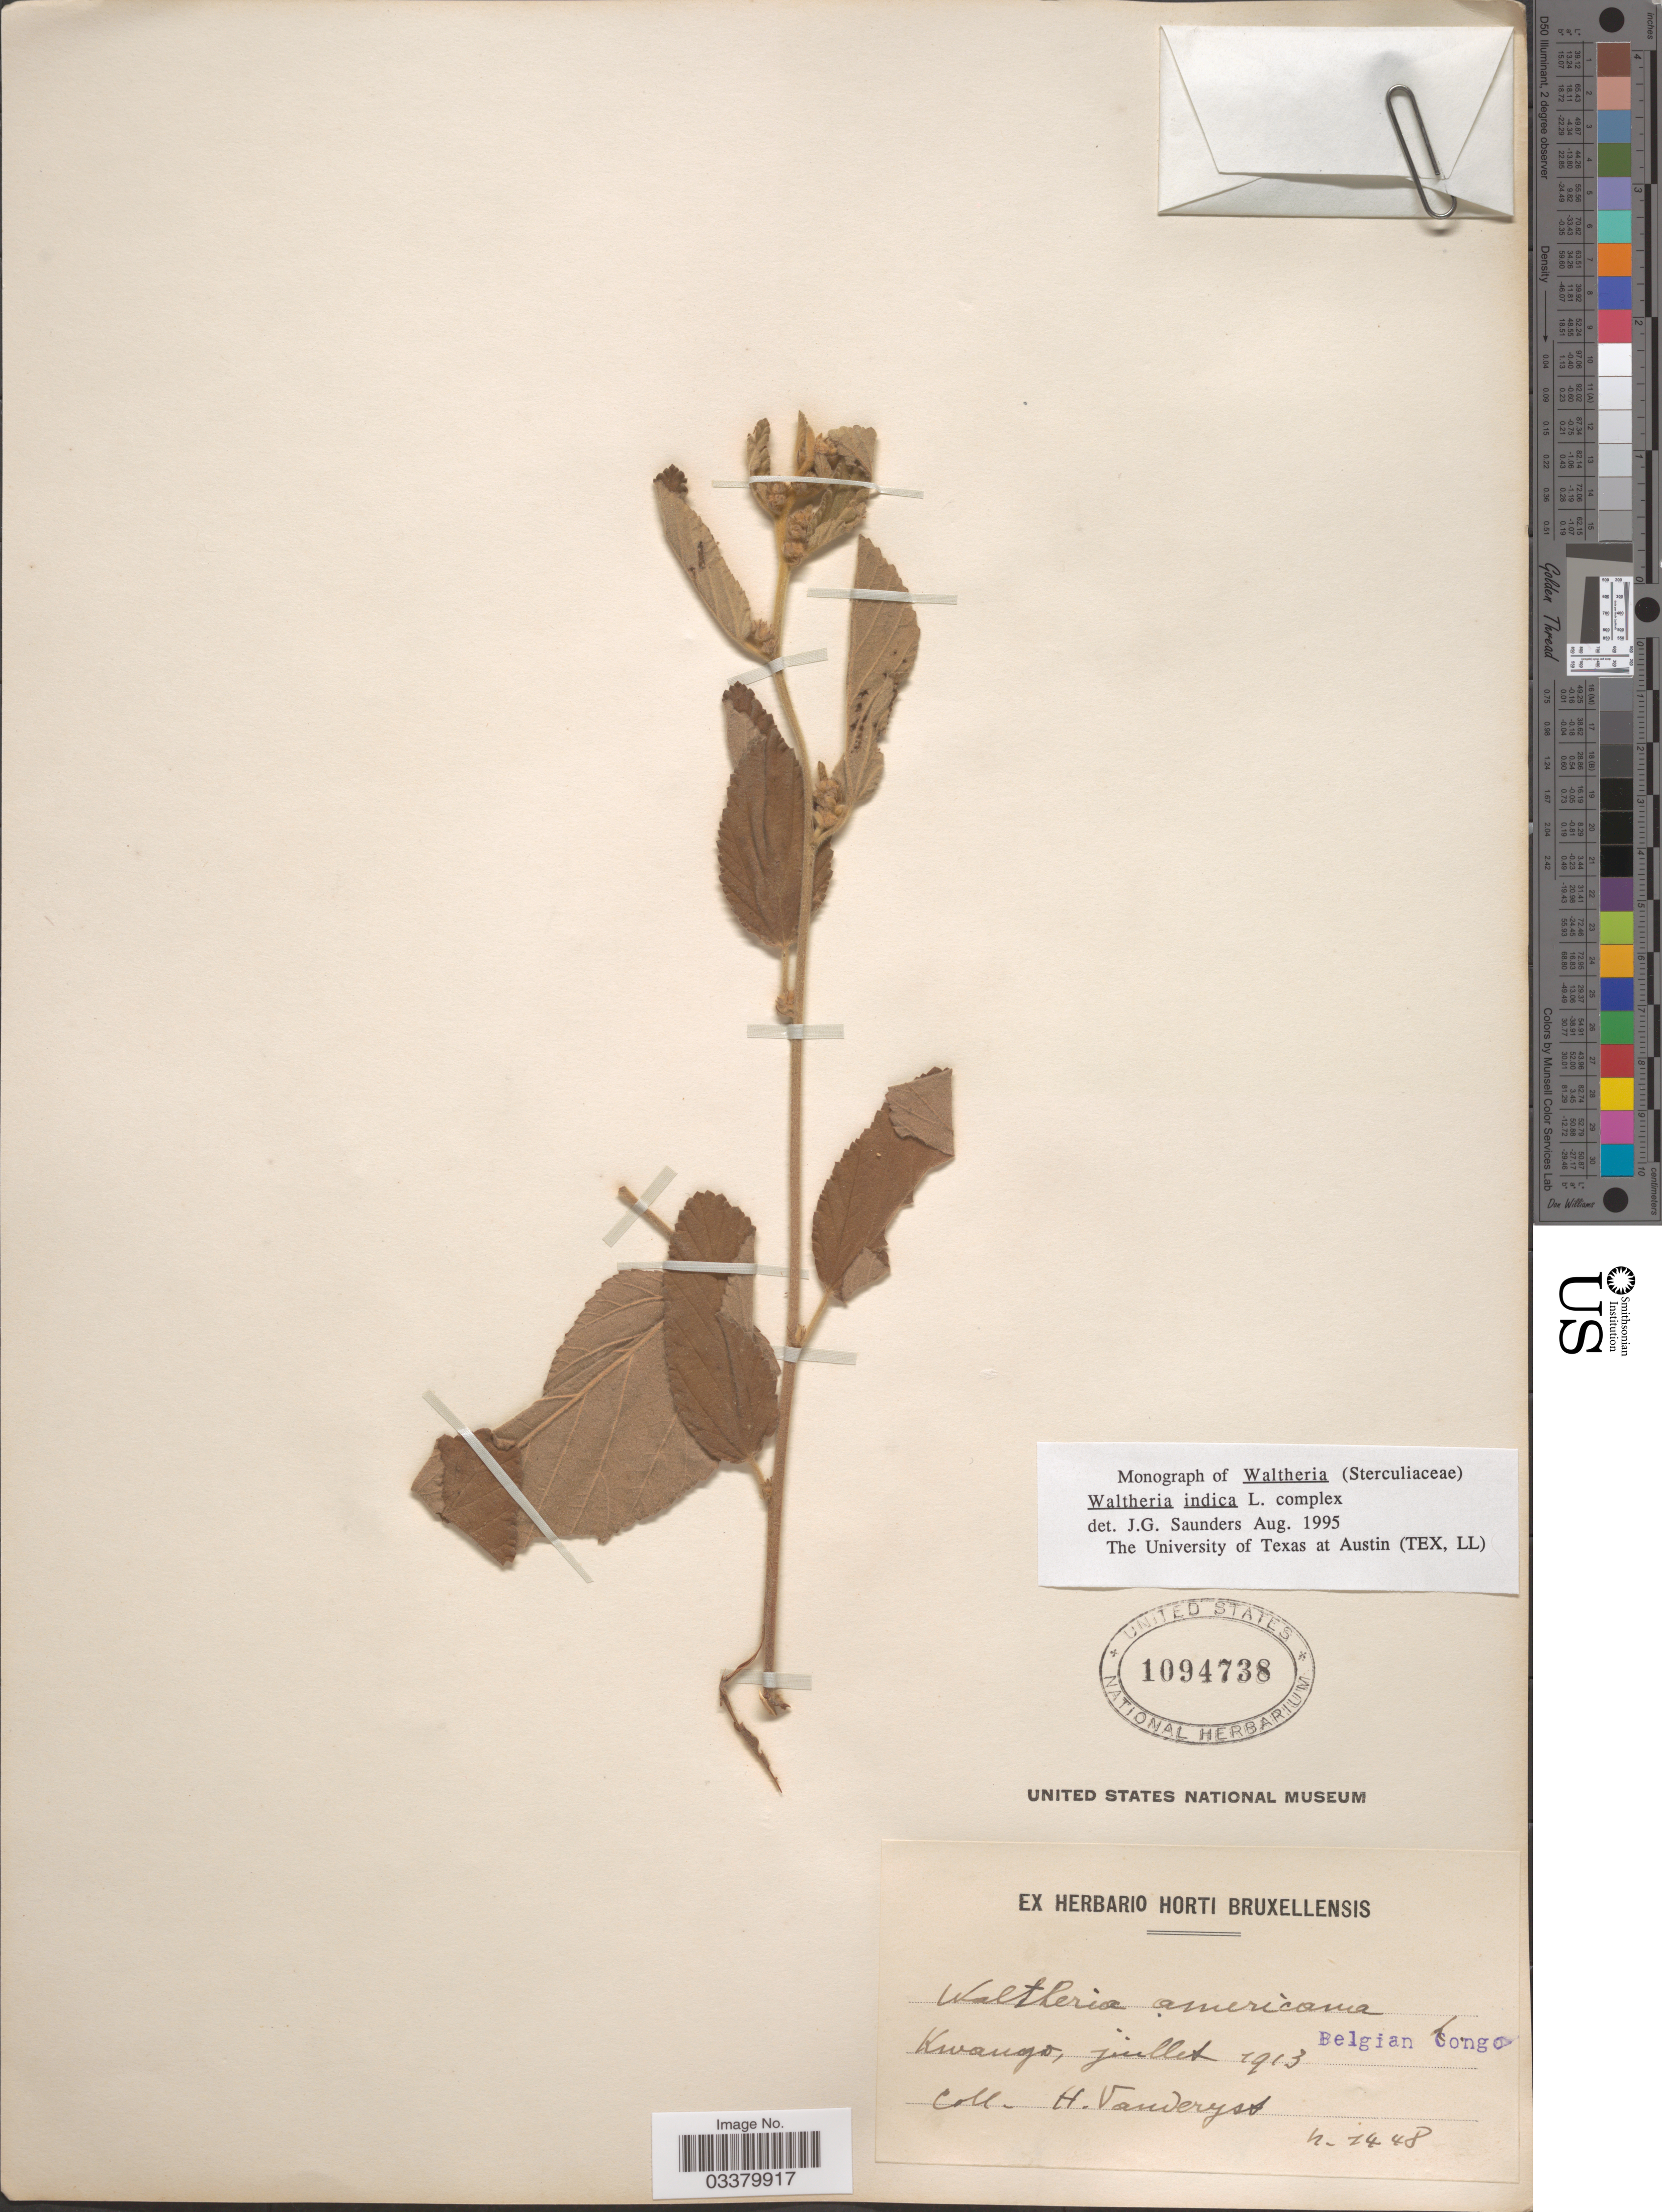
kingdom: Plantae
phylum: Tracheophyta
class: Magnoliopsida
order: Malvales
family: Malvaceae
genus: Waltheria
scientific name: Waltheria indica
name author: L.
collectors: H. J. R. Vanderyst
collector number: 1448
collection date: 1913-07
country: Congo, Democratic Republic of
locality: Kwango, Belgian Congo.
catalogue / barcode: US 1094738